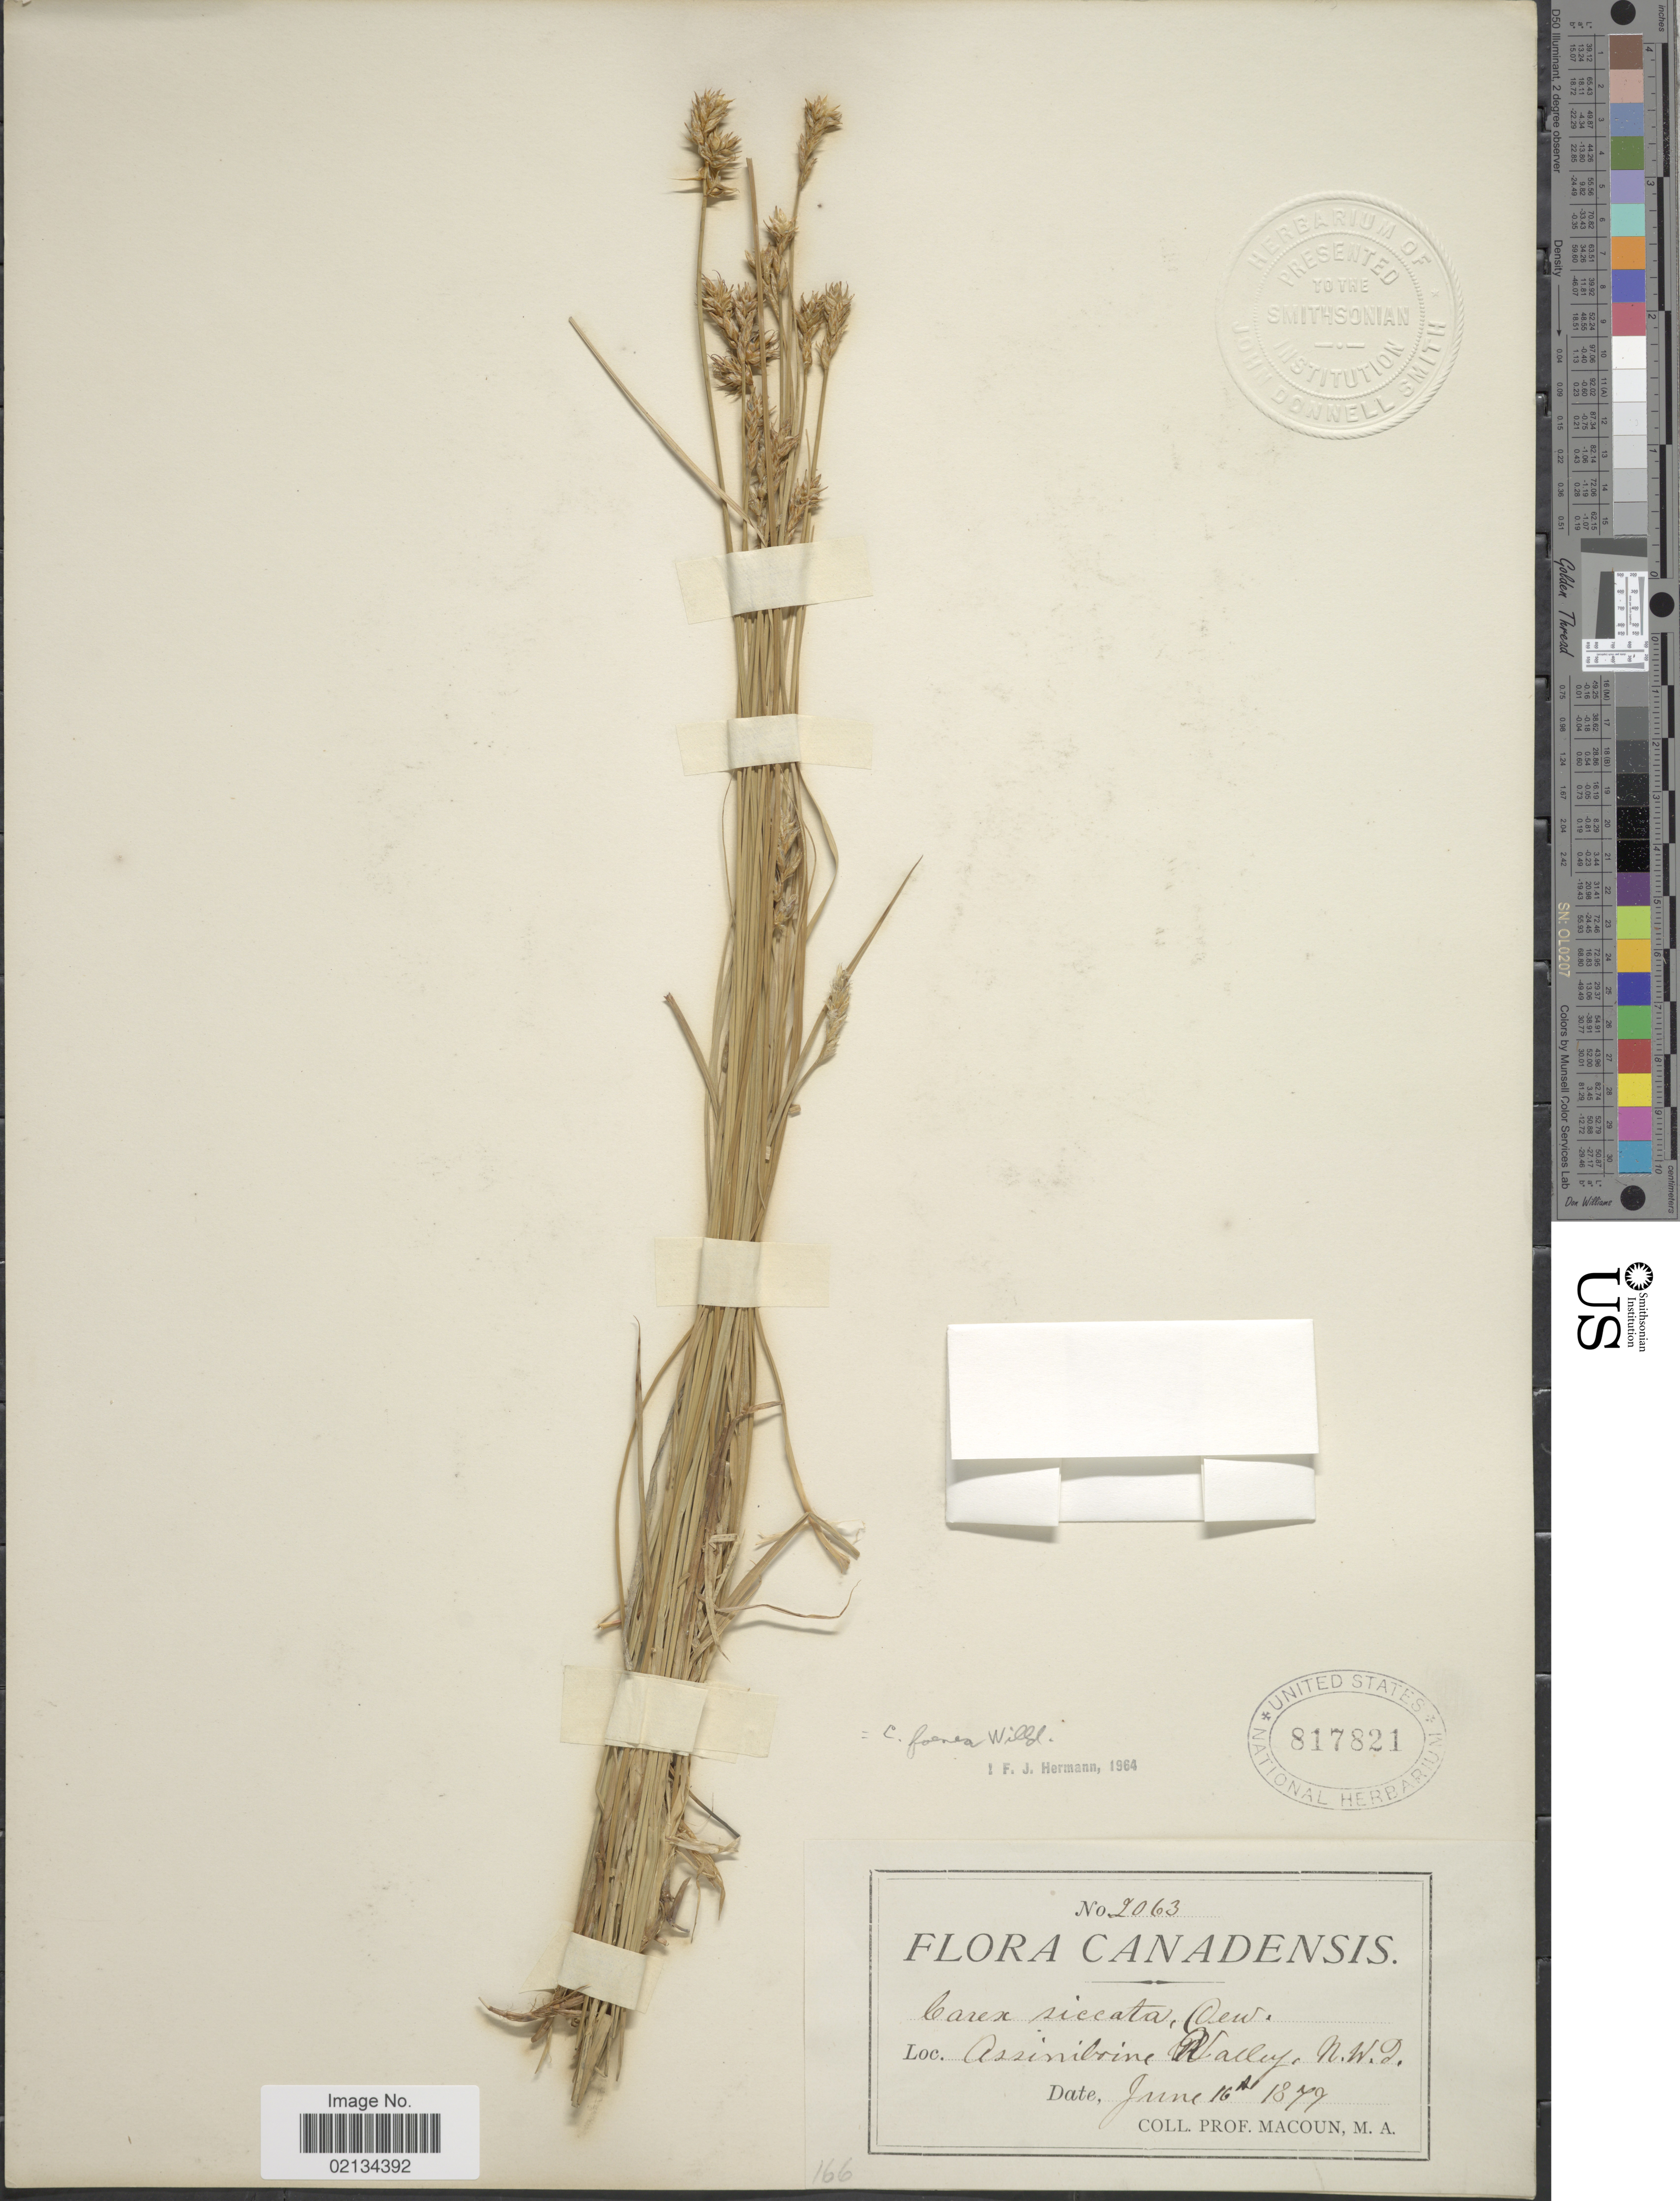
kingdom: Plantae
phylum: Tracheophyta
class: Liliopsida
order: Poales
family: Cyperaceae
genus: Carex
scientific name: Carex siccata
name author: Dewey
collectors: M. Macoun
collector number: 2063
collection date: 1877-06-16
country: Canada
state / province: Northwest Territories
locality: Assiniboine Valley.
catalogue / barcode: US 817821